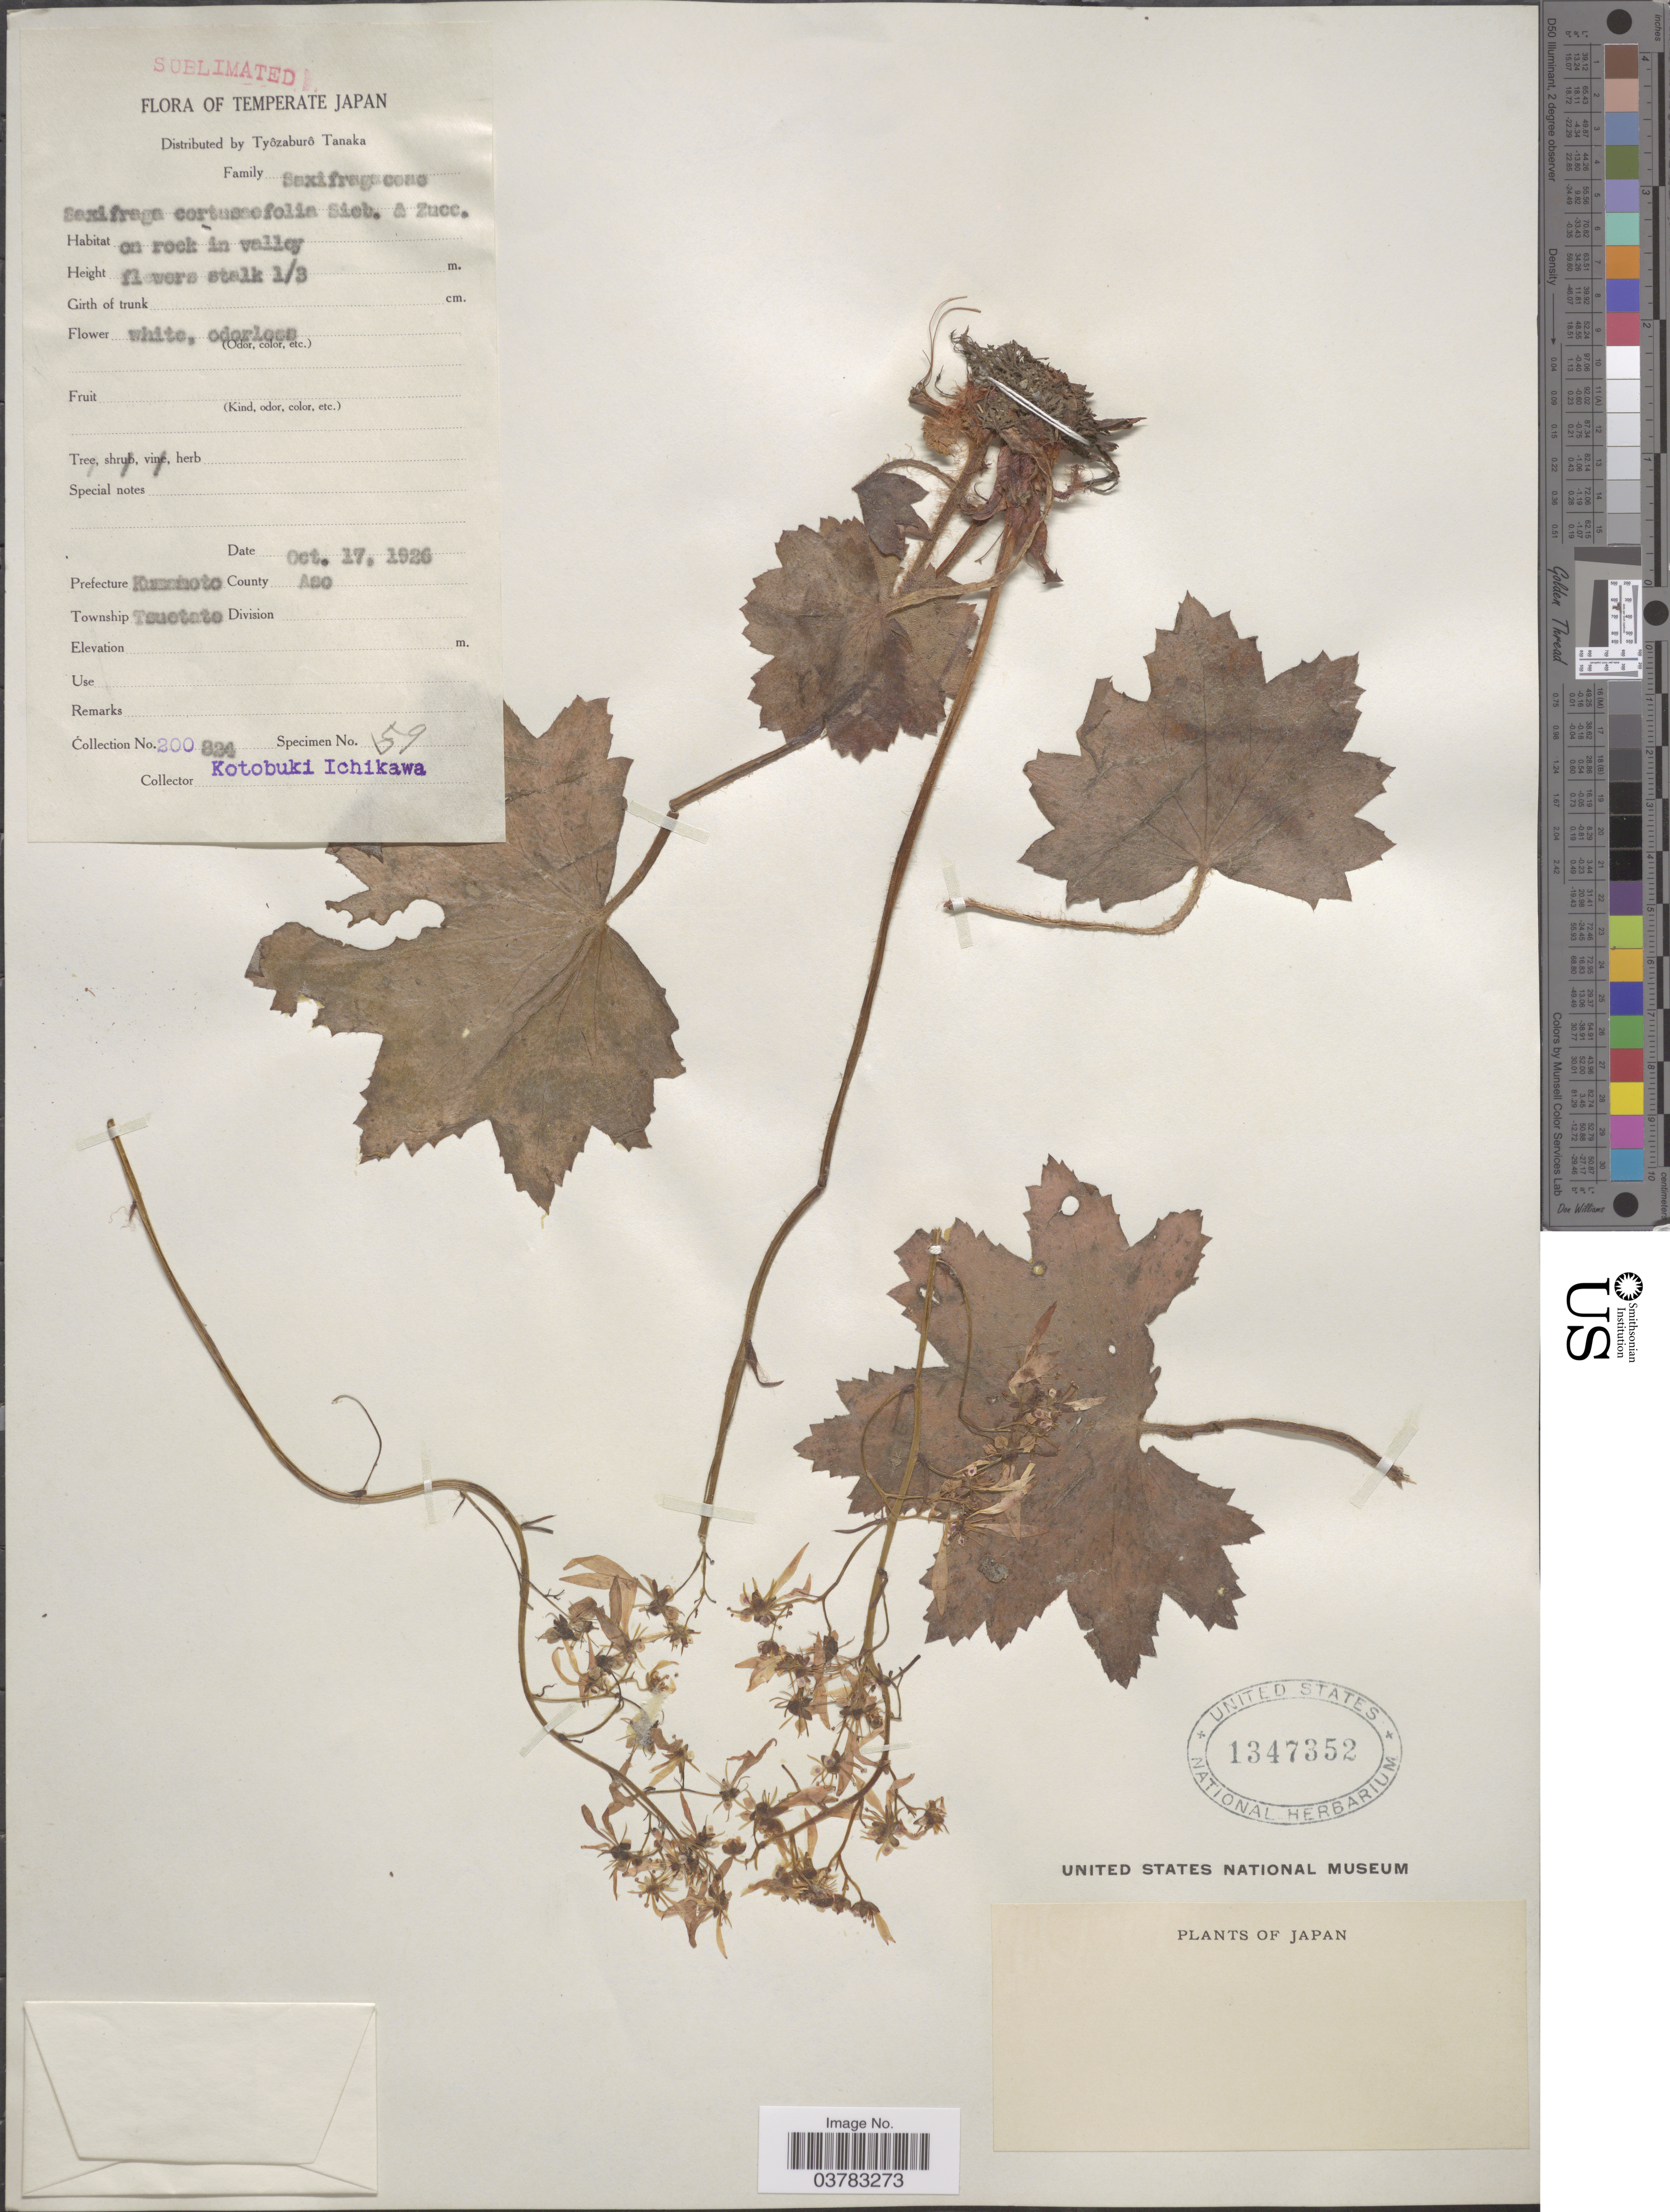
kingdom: Plantae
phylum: Tracheophyta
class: Magnoliopsida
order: Saxifragales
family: Saxifragaceae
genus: Saxifraga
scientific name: Saxifraga cortusifolia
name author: Siebold & Zucc.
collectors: K. Ichikawa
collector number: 200/824/59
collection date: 1926-10-17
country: Japan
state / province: Kumamoto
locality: Temperate Japan. On rock in valley. Prefecture Kumamoto. County Aso. Township Tsuetate.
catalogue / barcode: US 1347352